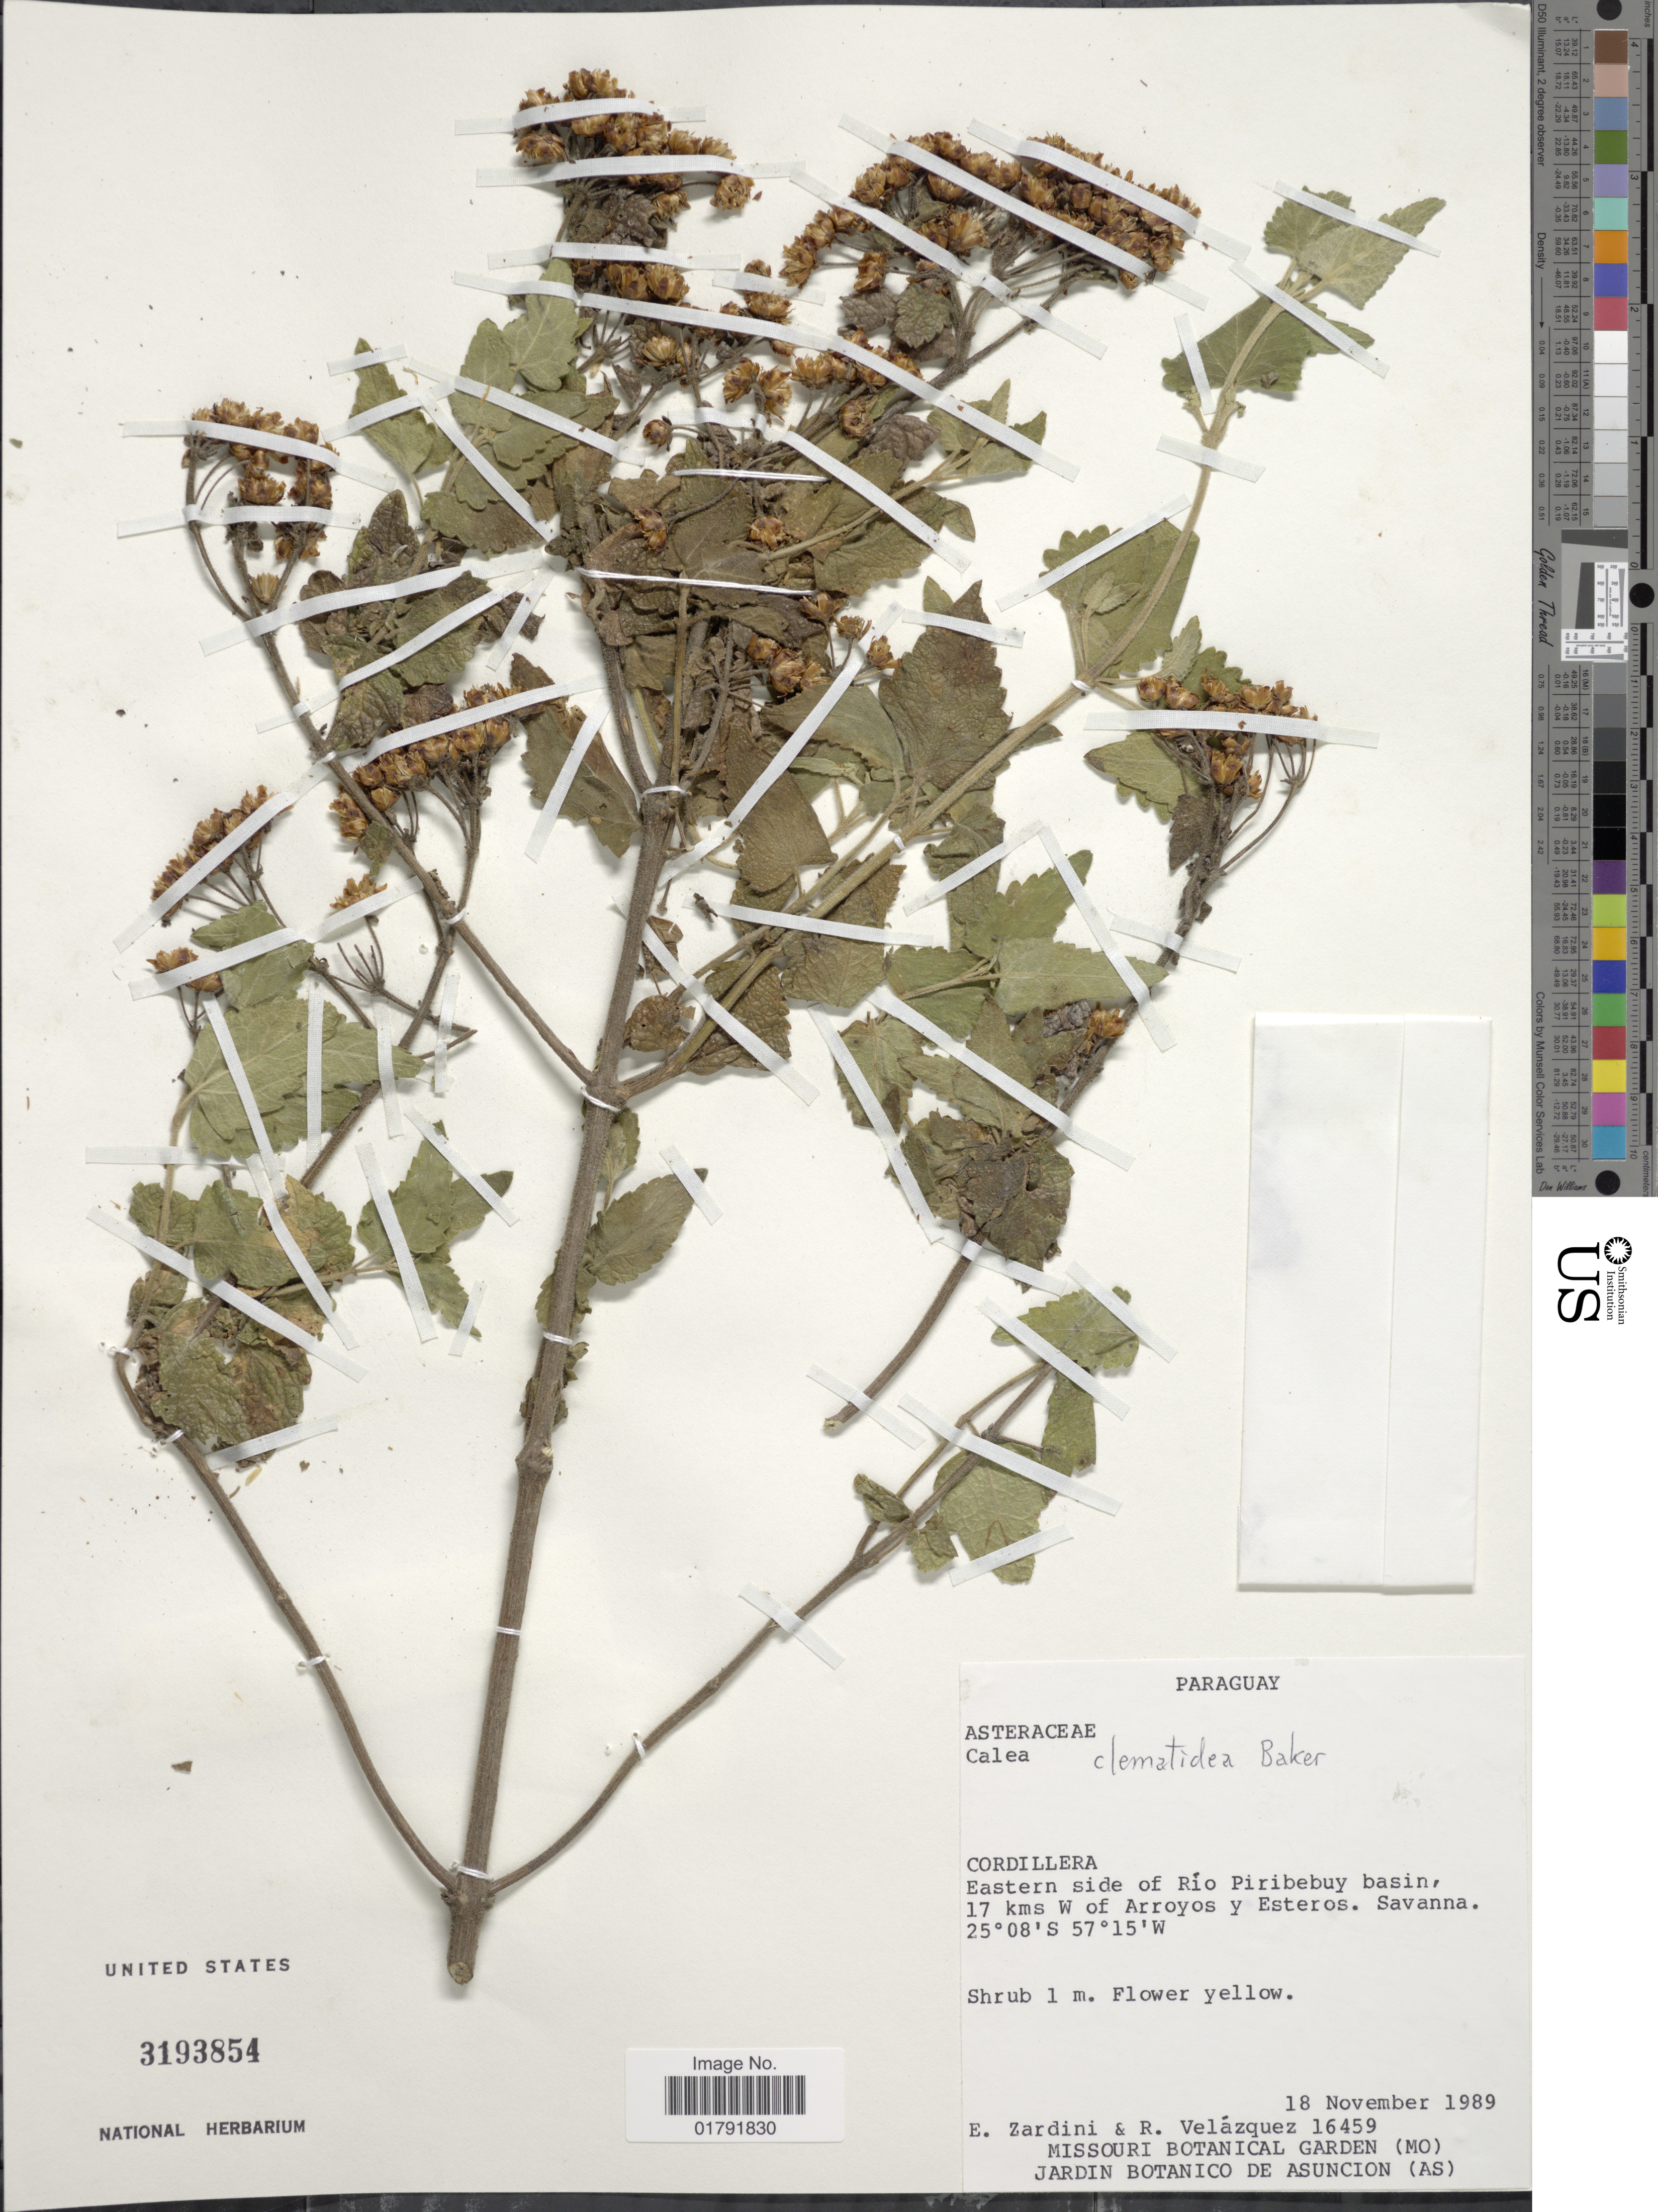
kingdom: Plantae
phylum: Tracheophyta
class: Magnoliopsida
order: Asterales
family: Asteraceae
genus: Calea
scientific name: Calea clematidea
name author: Baker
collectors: E. M. Zardini & R. Velázquez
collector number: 16459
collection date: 1989-11-18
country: Paraguay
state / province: Cordillera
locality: Eastern side of Rio Piribebuy basin, 17 kms W of Arroyos y Esteros, savanna.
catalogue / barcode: US 3193854